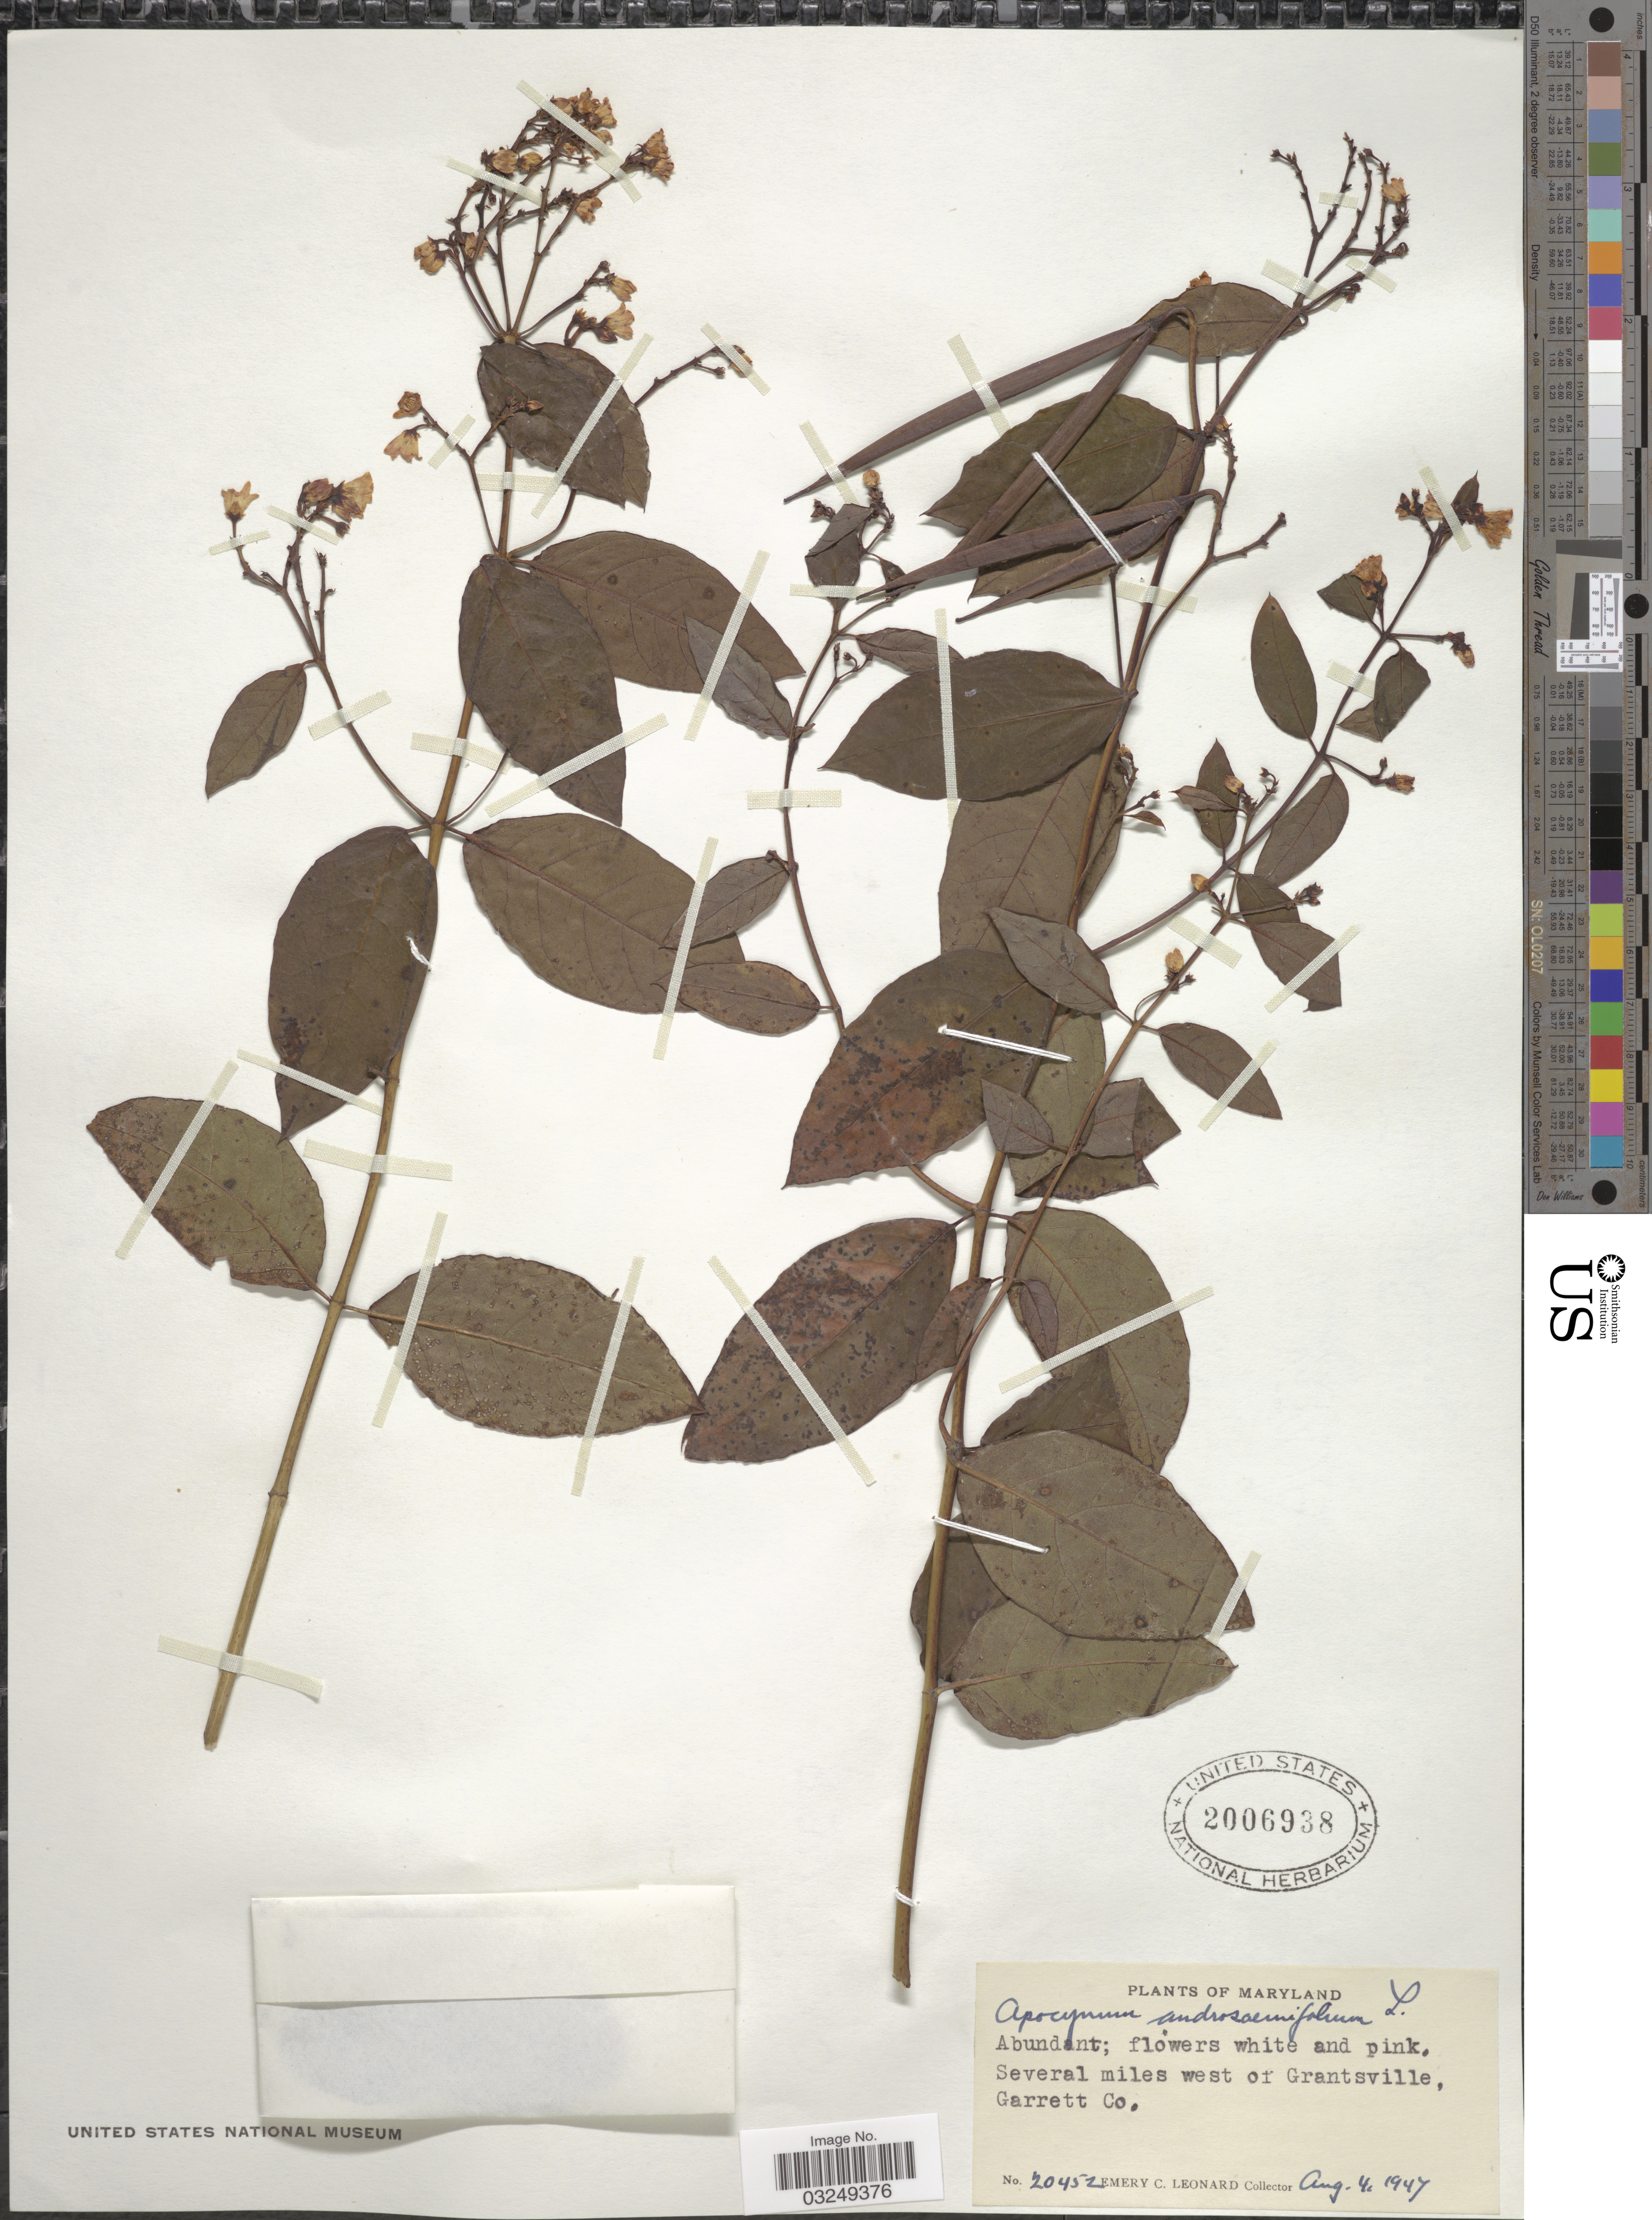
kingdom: Plantae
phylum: Tracheophyta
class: Magnoliopsida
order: Gentianales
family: Apocynaceae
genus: Apocynum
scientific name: Apocynum androsaemifolium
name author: L.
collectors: E. C. Leonard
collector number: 20452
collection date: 1947-08-04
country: United States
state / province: Maryland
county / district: Garrett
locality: Several miles west of Grantsville, Garrett Co.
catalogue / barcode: US 2006938